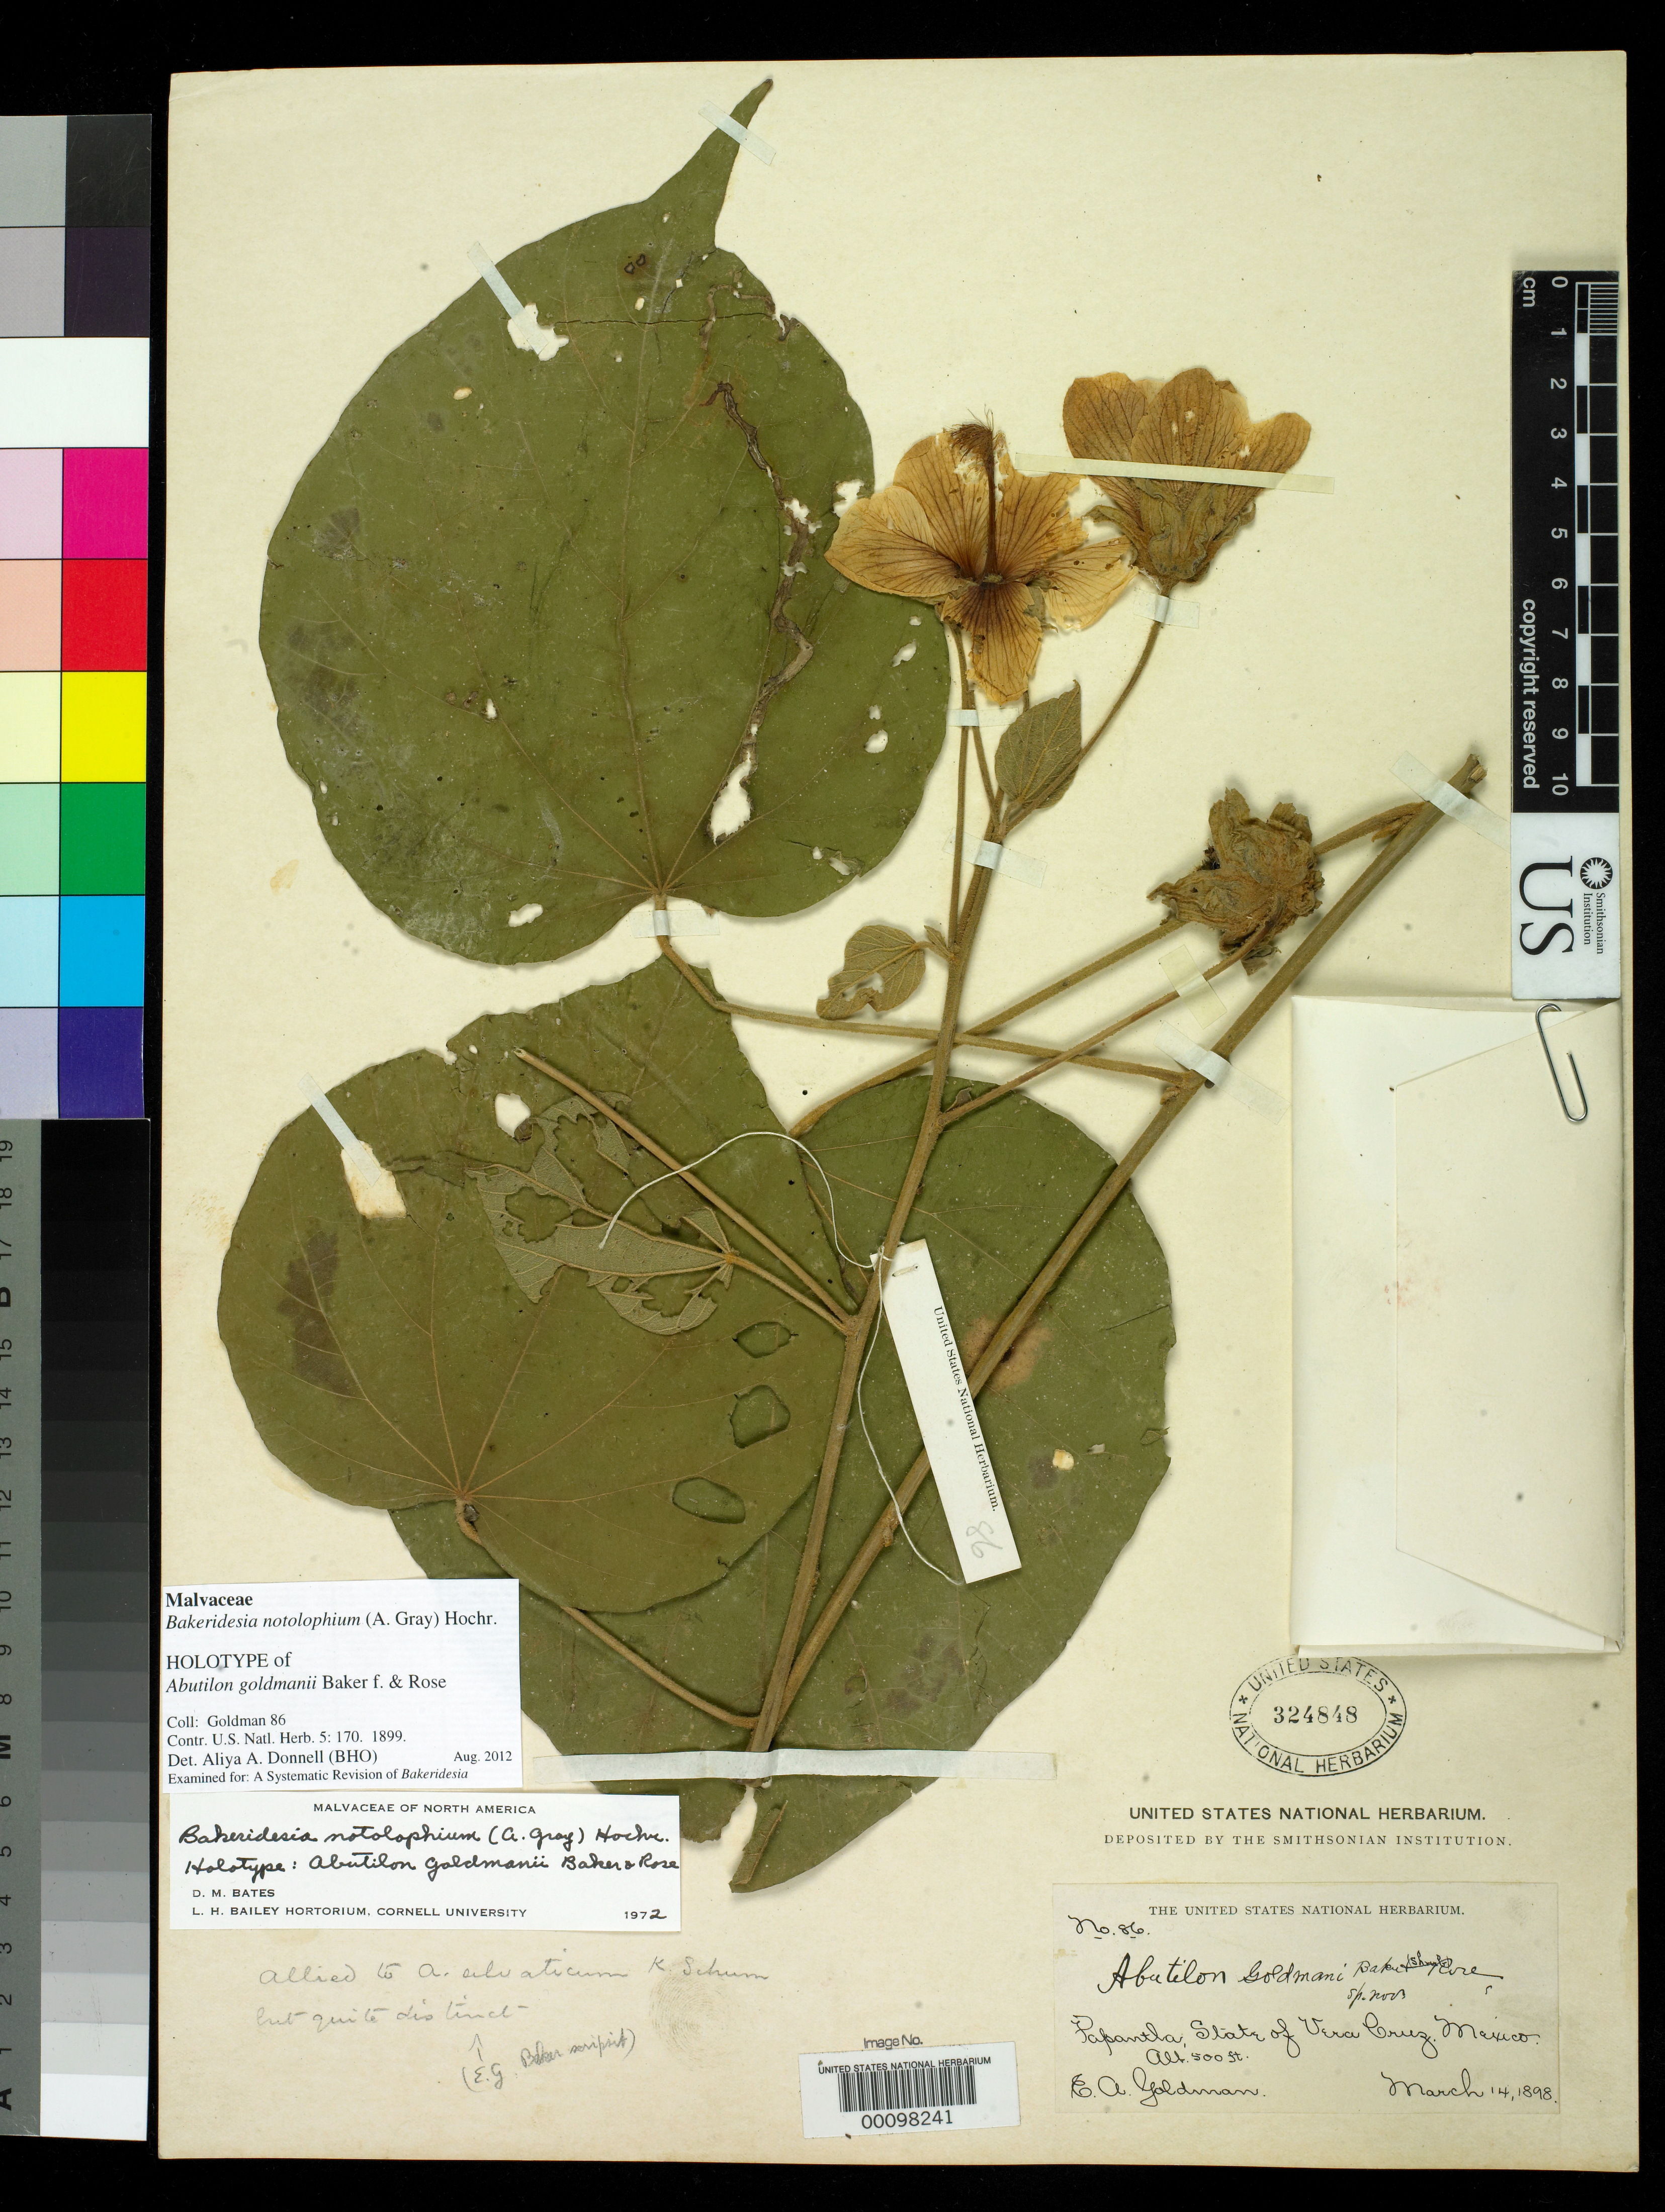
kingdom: Plantae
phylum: Tracheophyta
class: Magnoliopsida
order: Malvales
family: Malvaceae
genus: Abutilon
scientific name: Abutilon goldmanii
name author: Baker f. & Rose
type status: Holotype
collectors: E. A. Goldman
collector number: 86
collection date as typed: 14 Mar 1898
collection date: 1898-03-14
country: Mexico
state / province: Veracruz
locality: Papantla de Olarte; alt. 500 ft.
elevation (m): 152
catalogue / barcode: US 324848